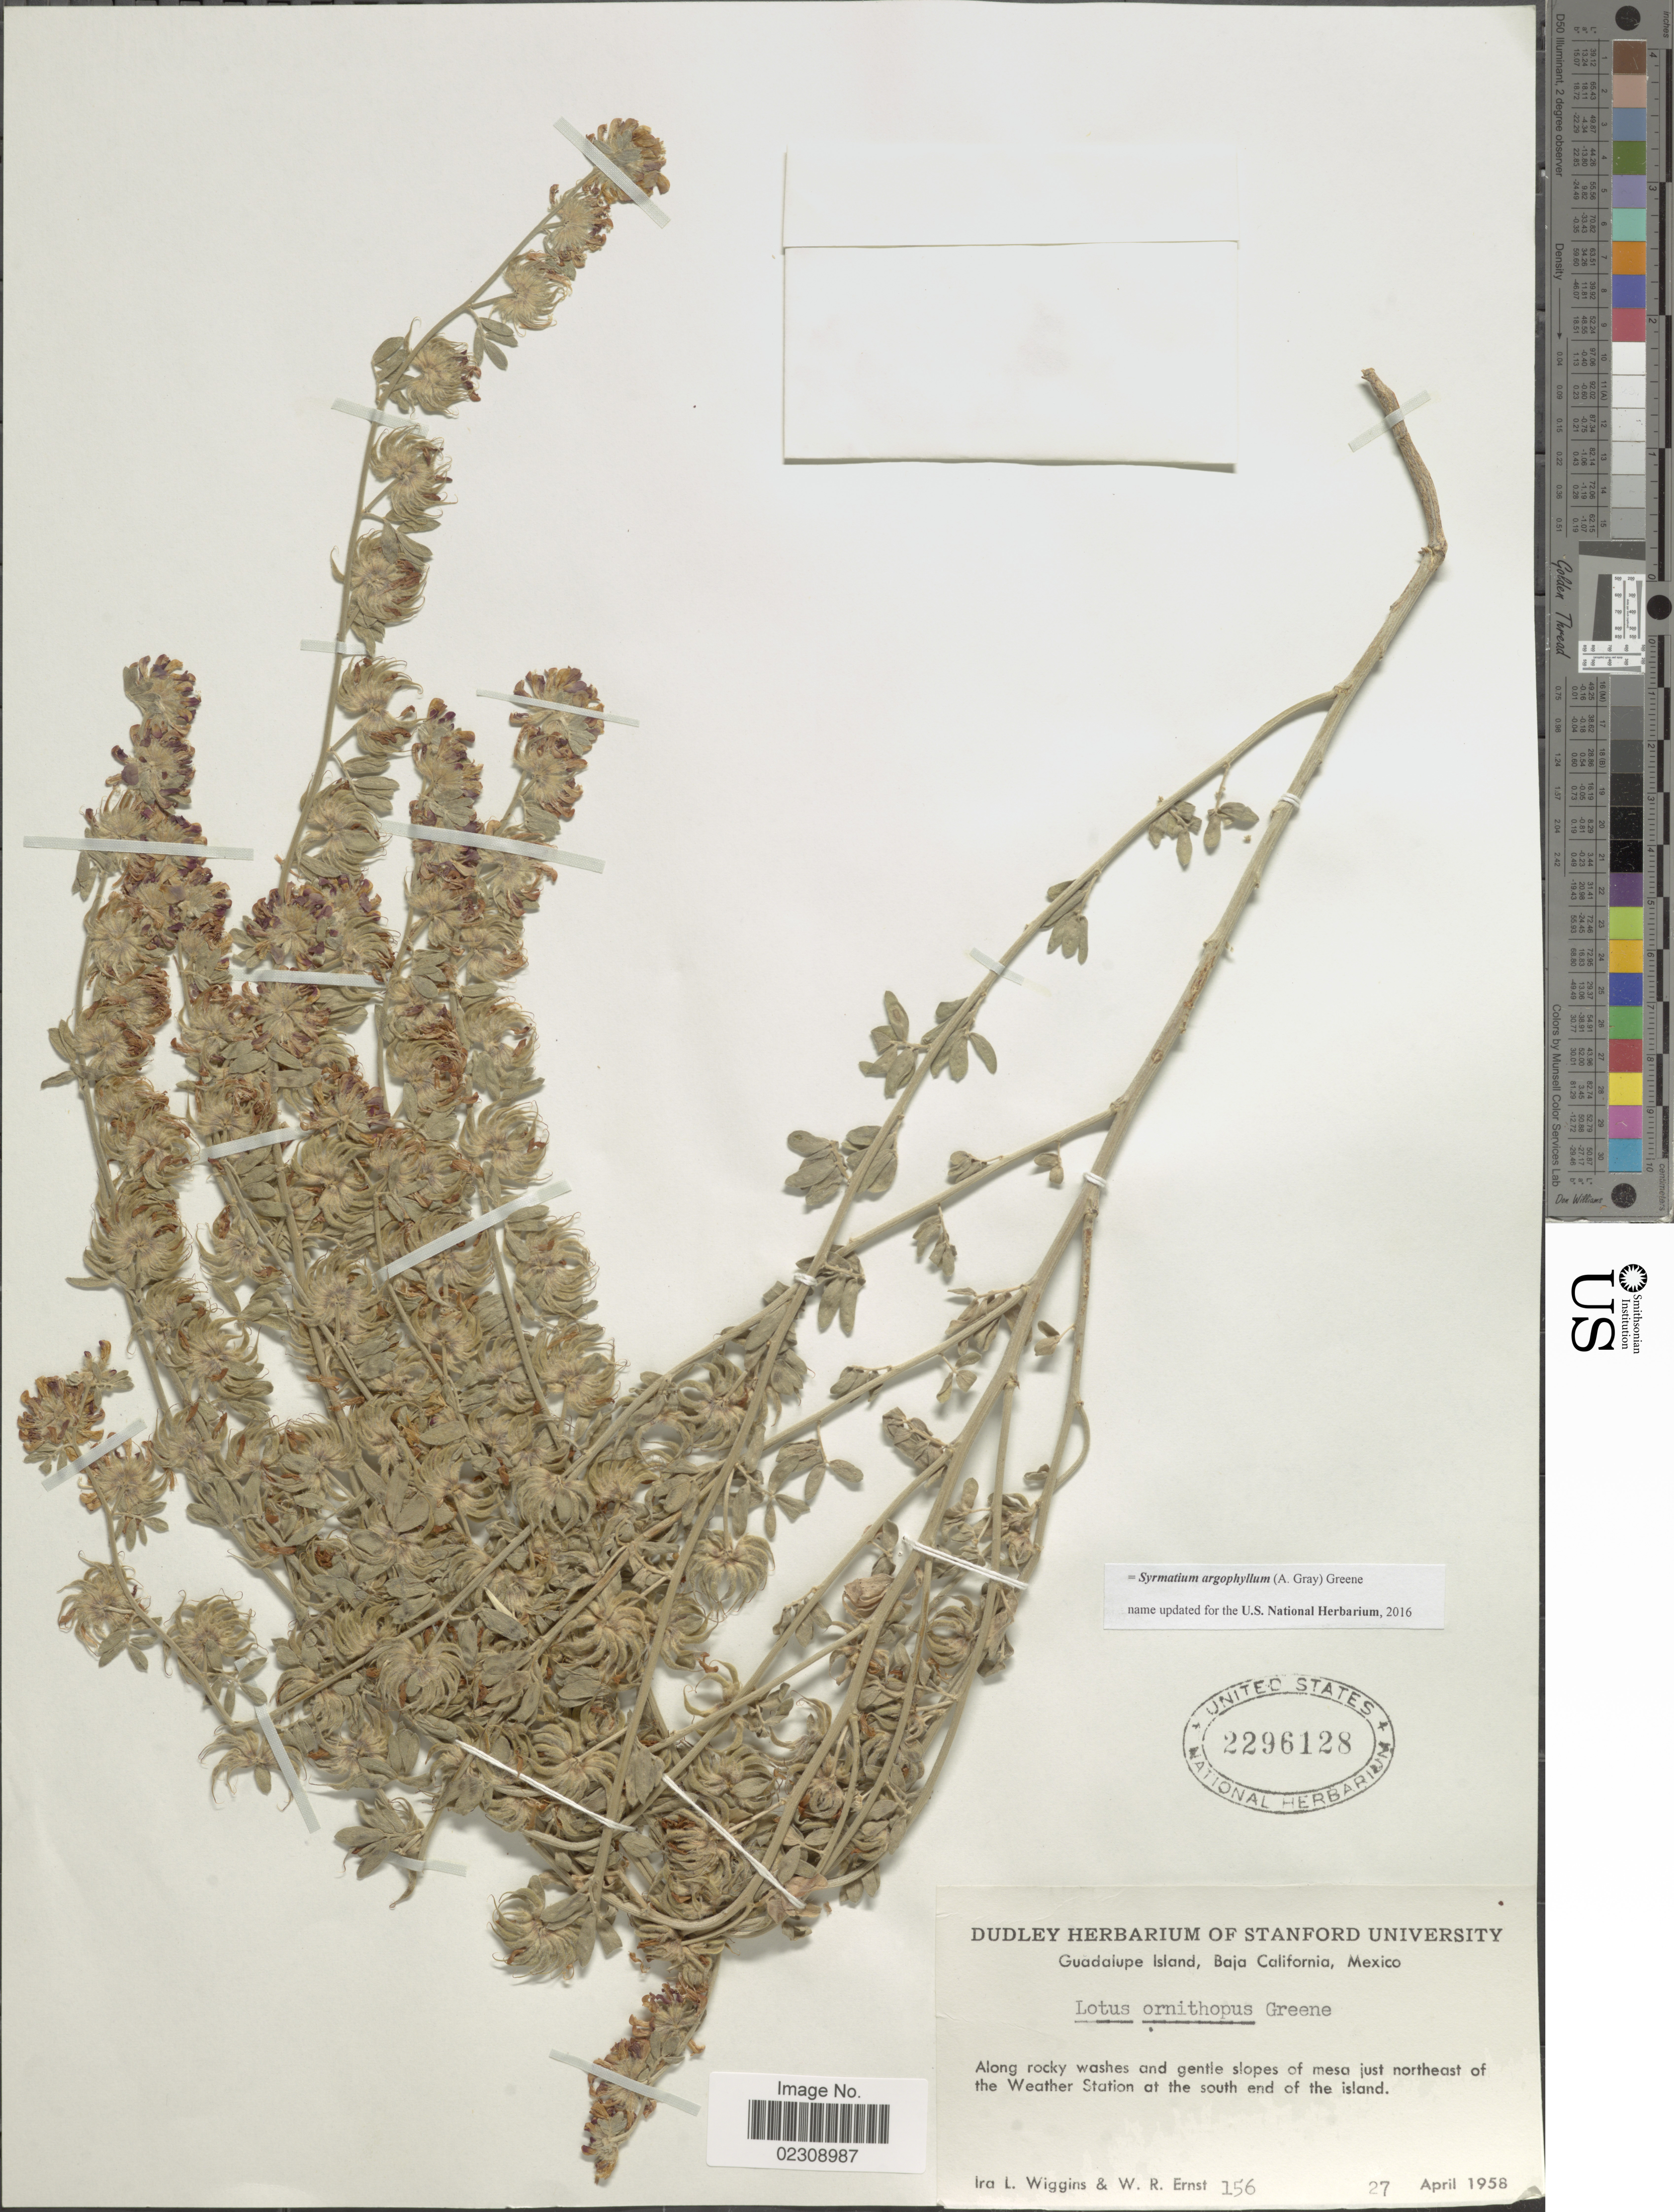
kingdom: Plantae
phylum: Tracheophyta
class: Magnoliopsida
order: Fabales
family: Fabaceae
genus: Syrmatium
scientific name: Syrmatium argophyllum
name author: (A. Gray) Greene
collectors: I. L. Wiggins & W. R. Ernst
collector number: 156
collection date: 1958-04-27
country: Mexico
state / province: Baja California Norte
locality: Guadalupe Island. Along rocky washes and gentle slopes of mesa just northeast of the Weather Station at the south end of the island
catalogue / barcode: US 2296128